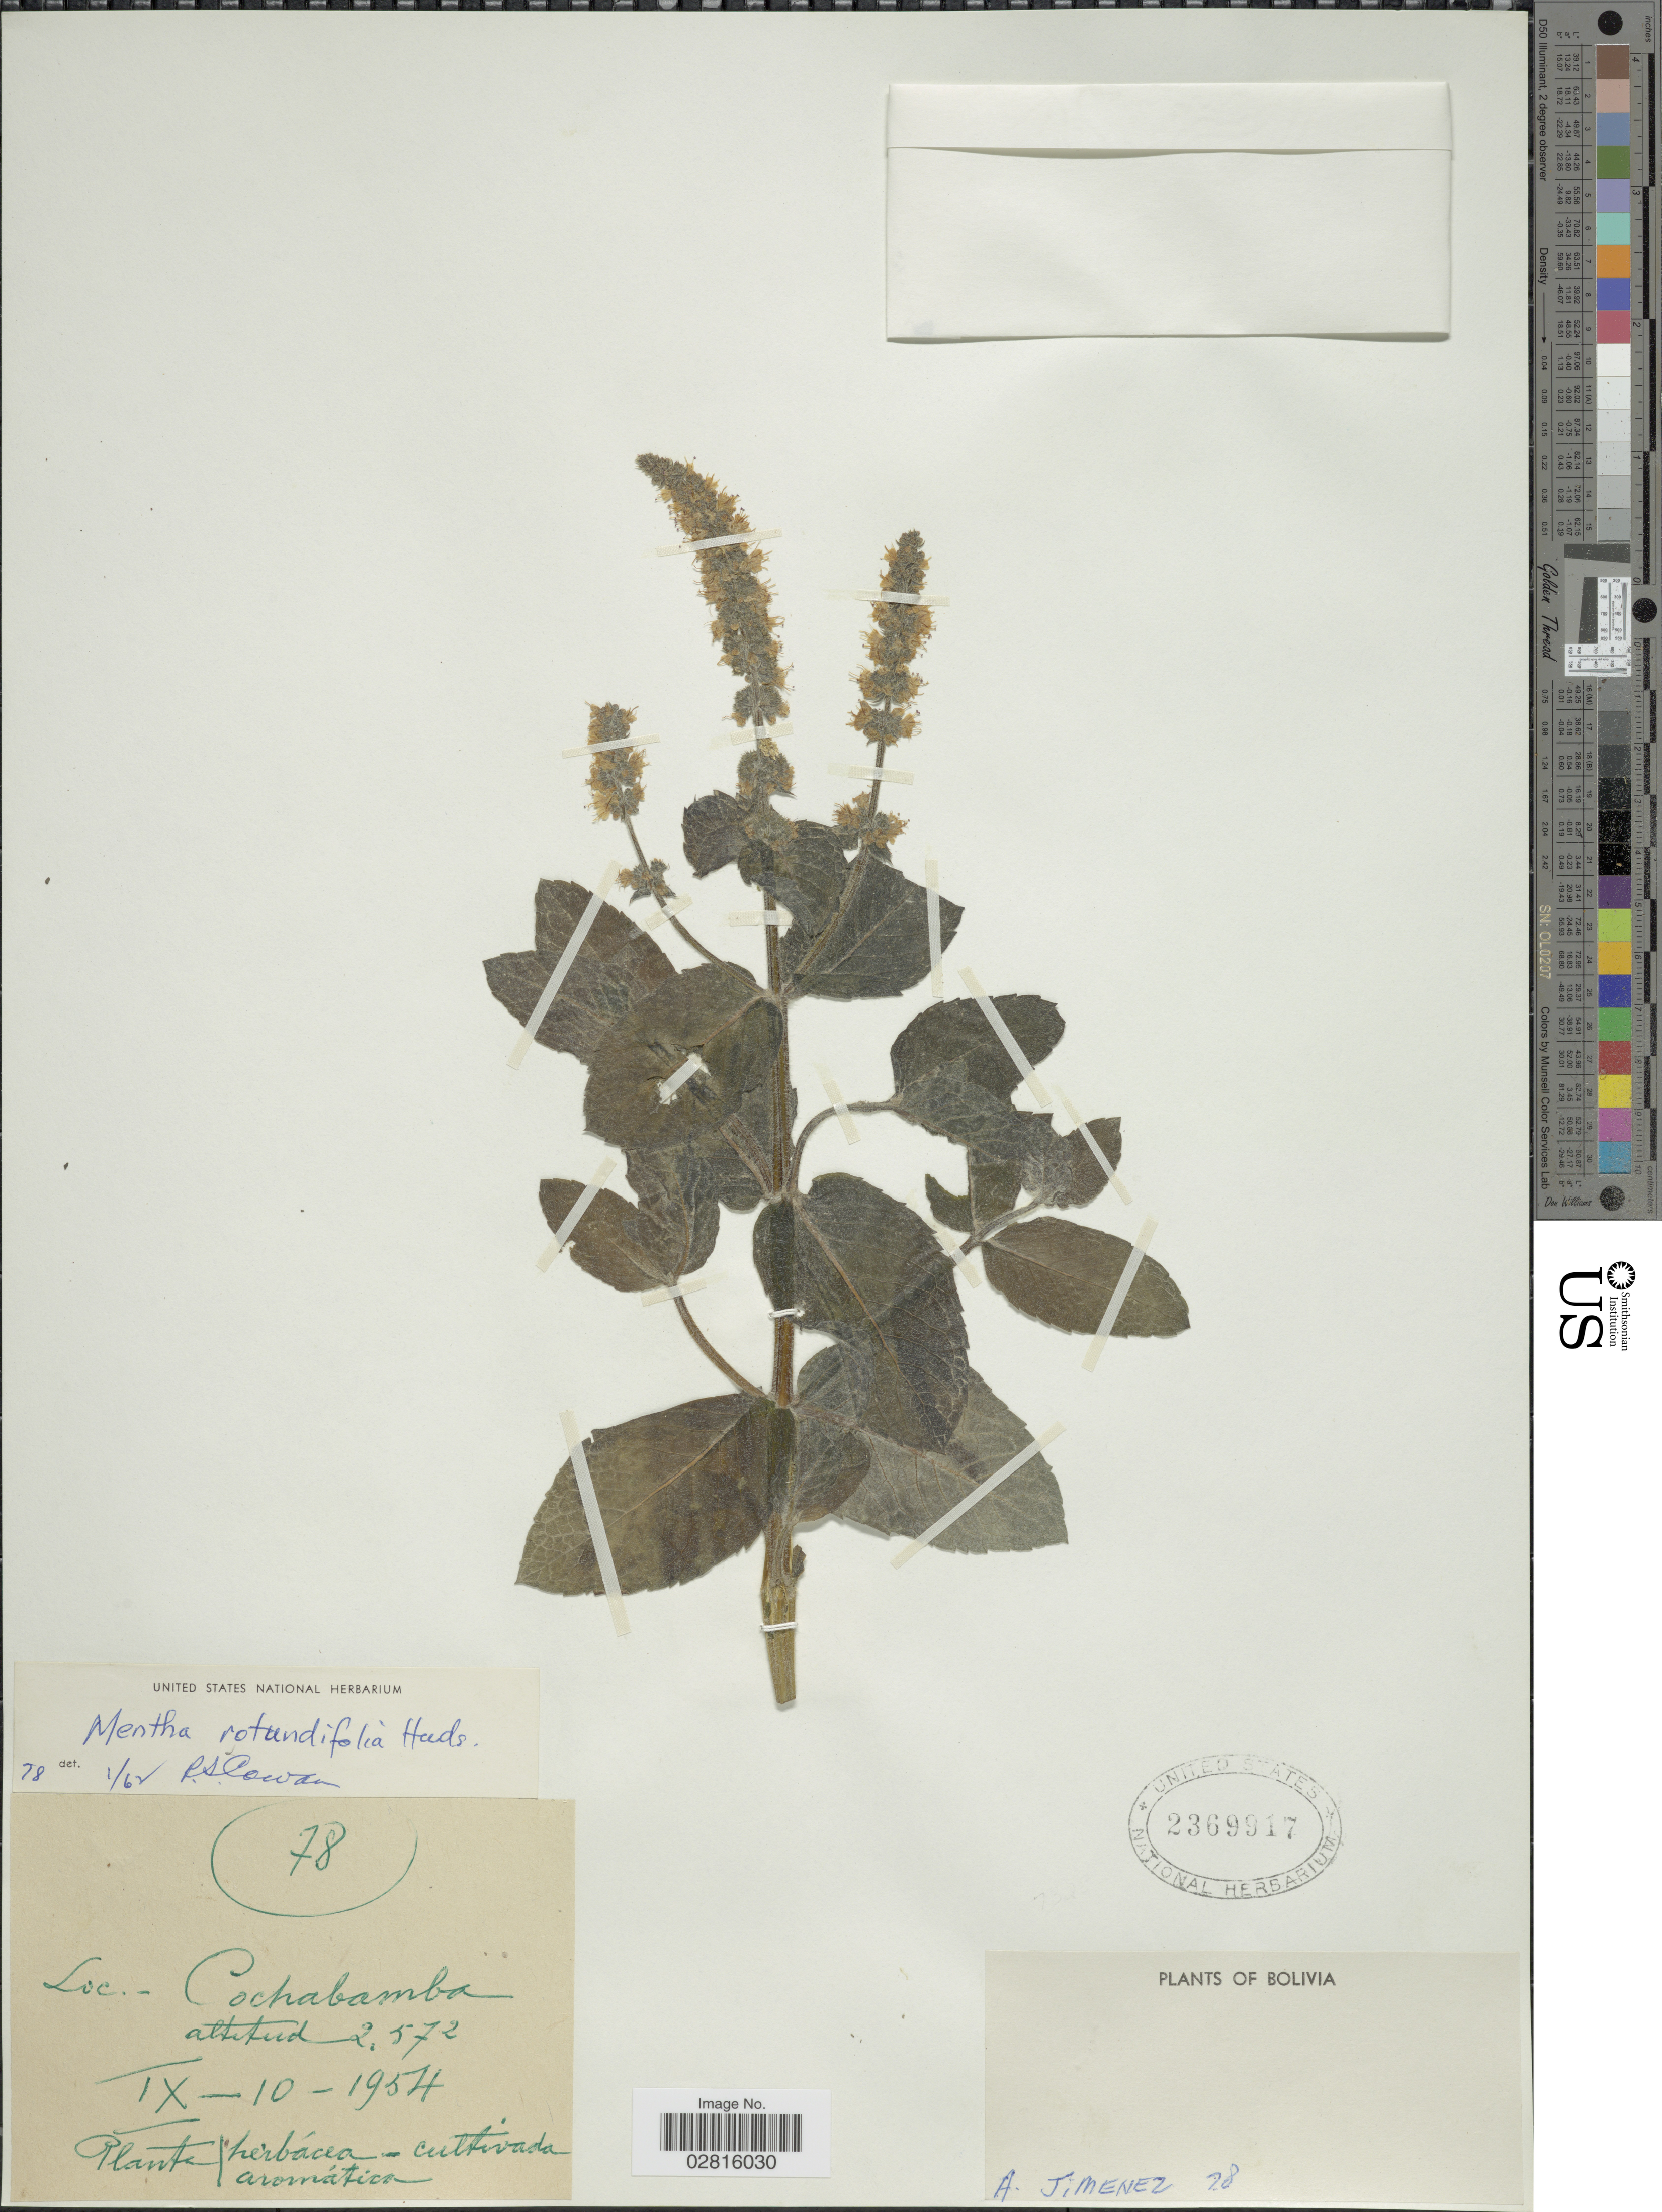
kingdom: Plantae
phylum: Tracheophyta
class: Magnoliopsida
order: Lamiales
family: Lamiaceae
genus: Mentha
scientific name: Mentha rotundifolia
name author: (L.) Huds.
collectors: A. Jimenez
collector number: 78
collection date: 1954-09-10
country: Bolivia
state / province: Cochabamba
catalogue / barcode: US 2369917